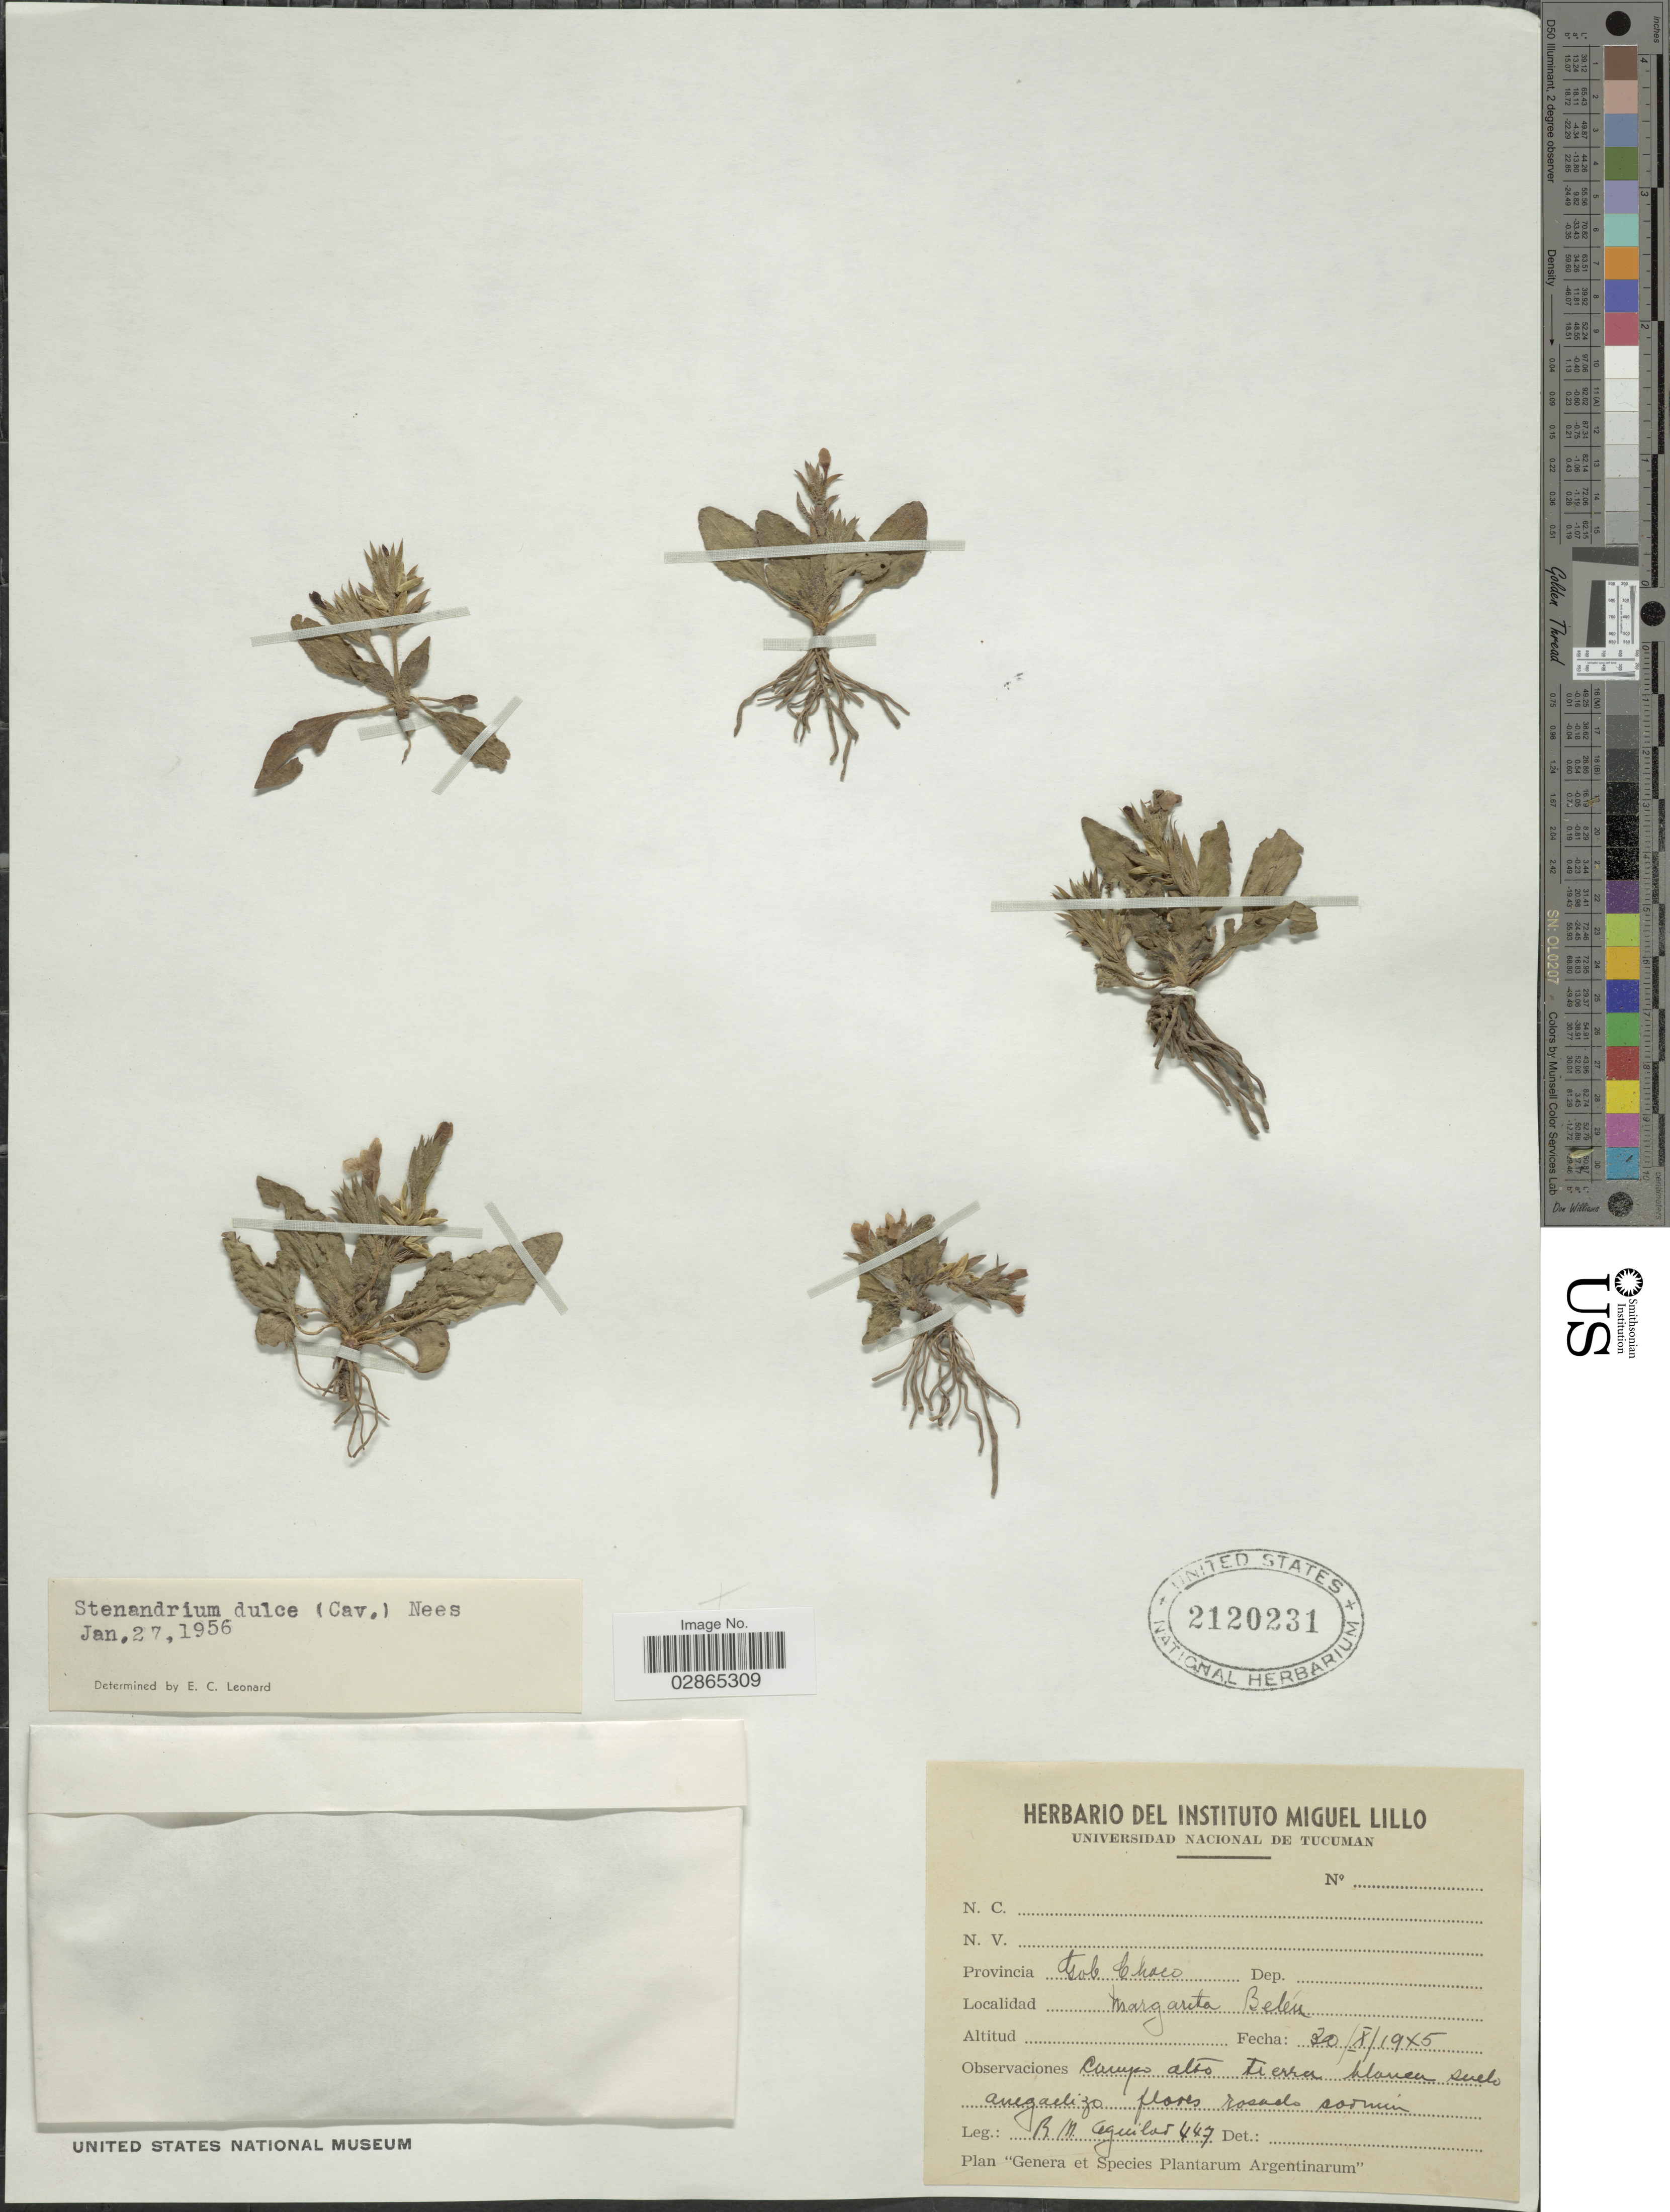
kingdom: Plantae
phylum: Tracheophyta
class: Magnoliopsida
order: Lamiales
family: Acanthaceae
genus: Stenandrium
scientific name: Stenandrium dulce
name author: (Cav.) Nees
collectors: R. Aguilar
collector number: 447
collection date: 1945-10-30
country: Argentina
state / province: Chaco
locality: Provincia Gob Chaco, Margarita Belén.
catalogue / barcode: US 2120231